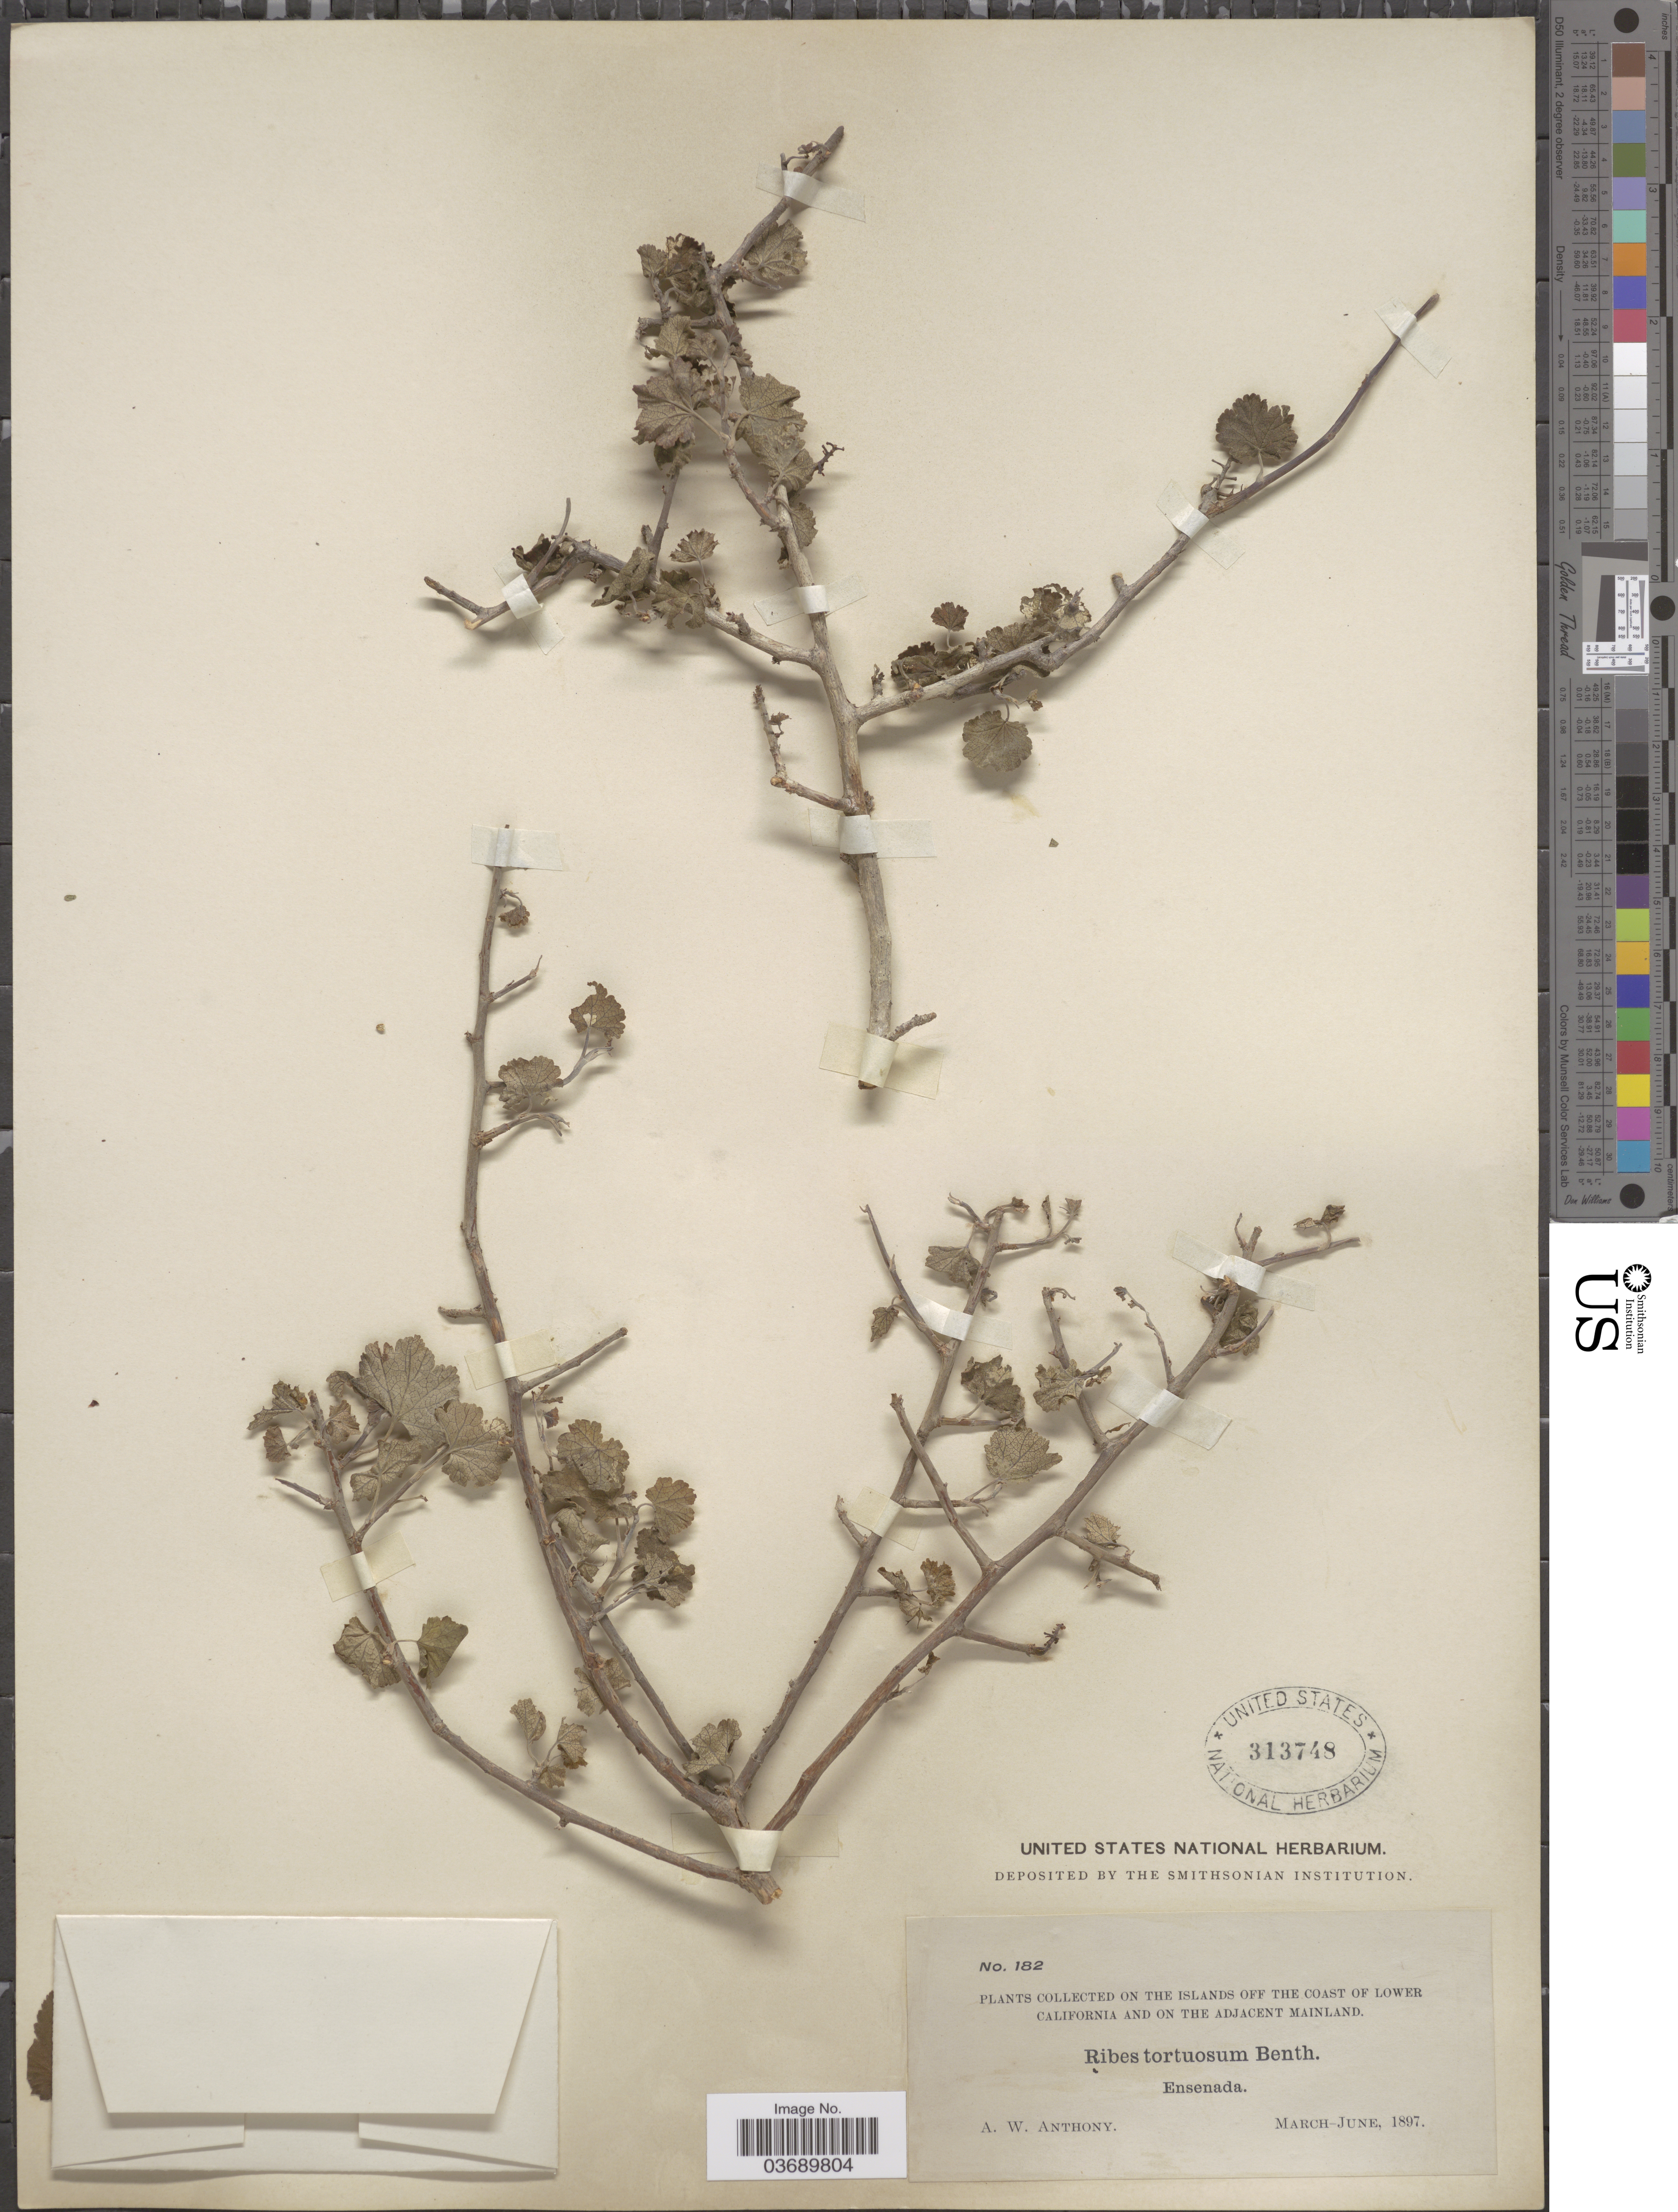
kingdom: Plantae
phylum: Tracheophyta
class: Magnoliopsida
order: Saxifragales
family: Grossulariaceae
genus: Ribes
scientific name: Ribes tortuosum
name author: Benth.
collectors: A. W. Anthony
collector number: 182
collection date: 1897-03/1897-06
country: Mexico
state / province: Baja California Norte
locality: The Islands off the coast of Lower California and on the adjacent Mainland. Ensenada.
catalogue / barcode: US 313748